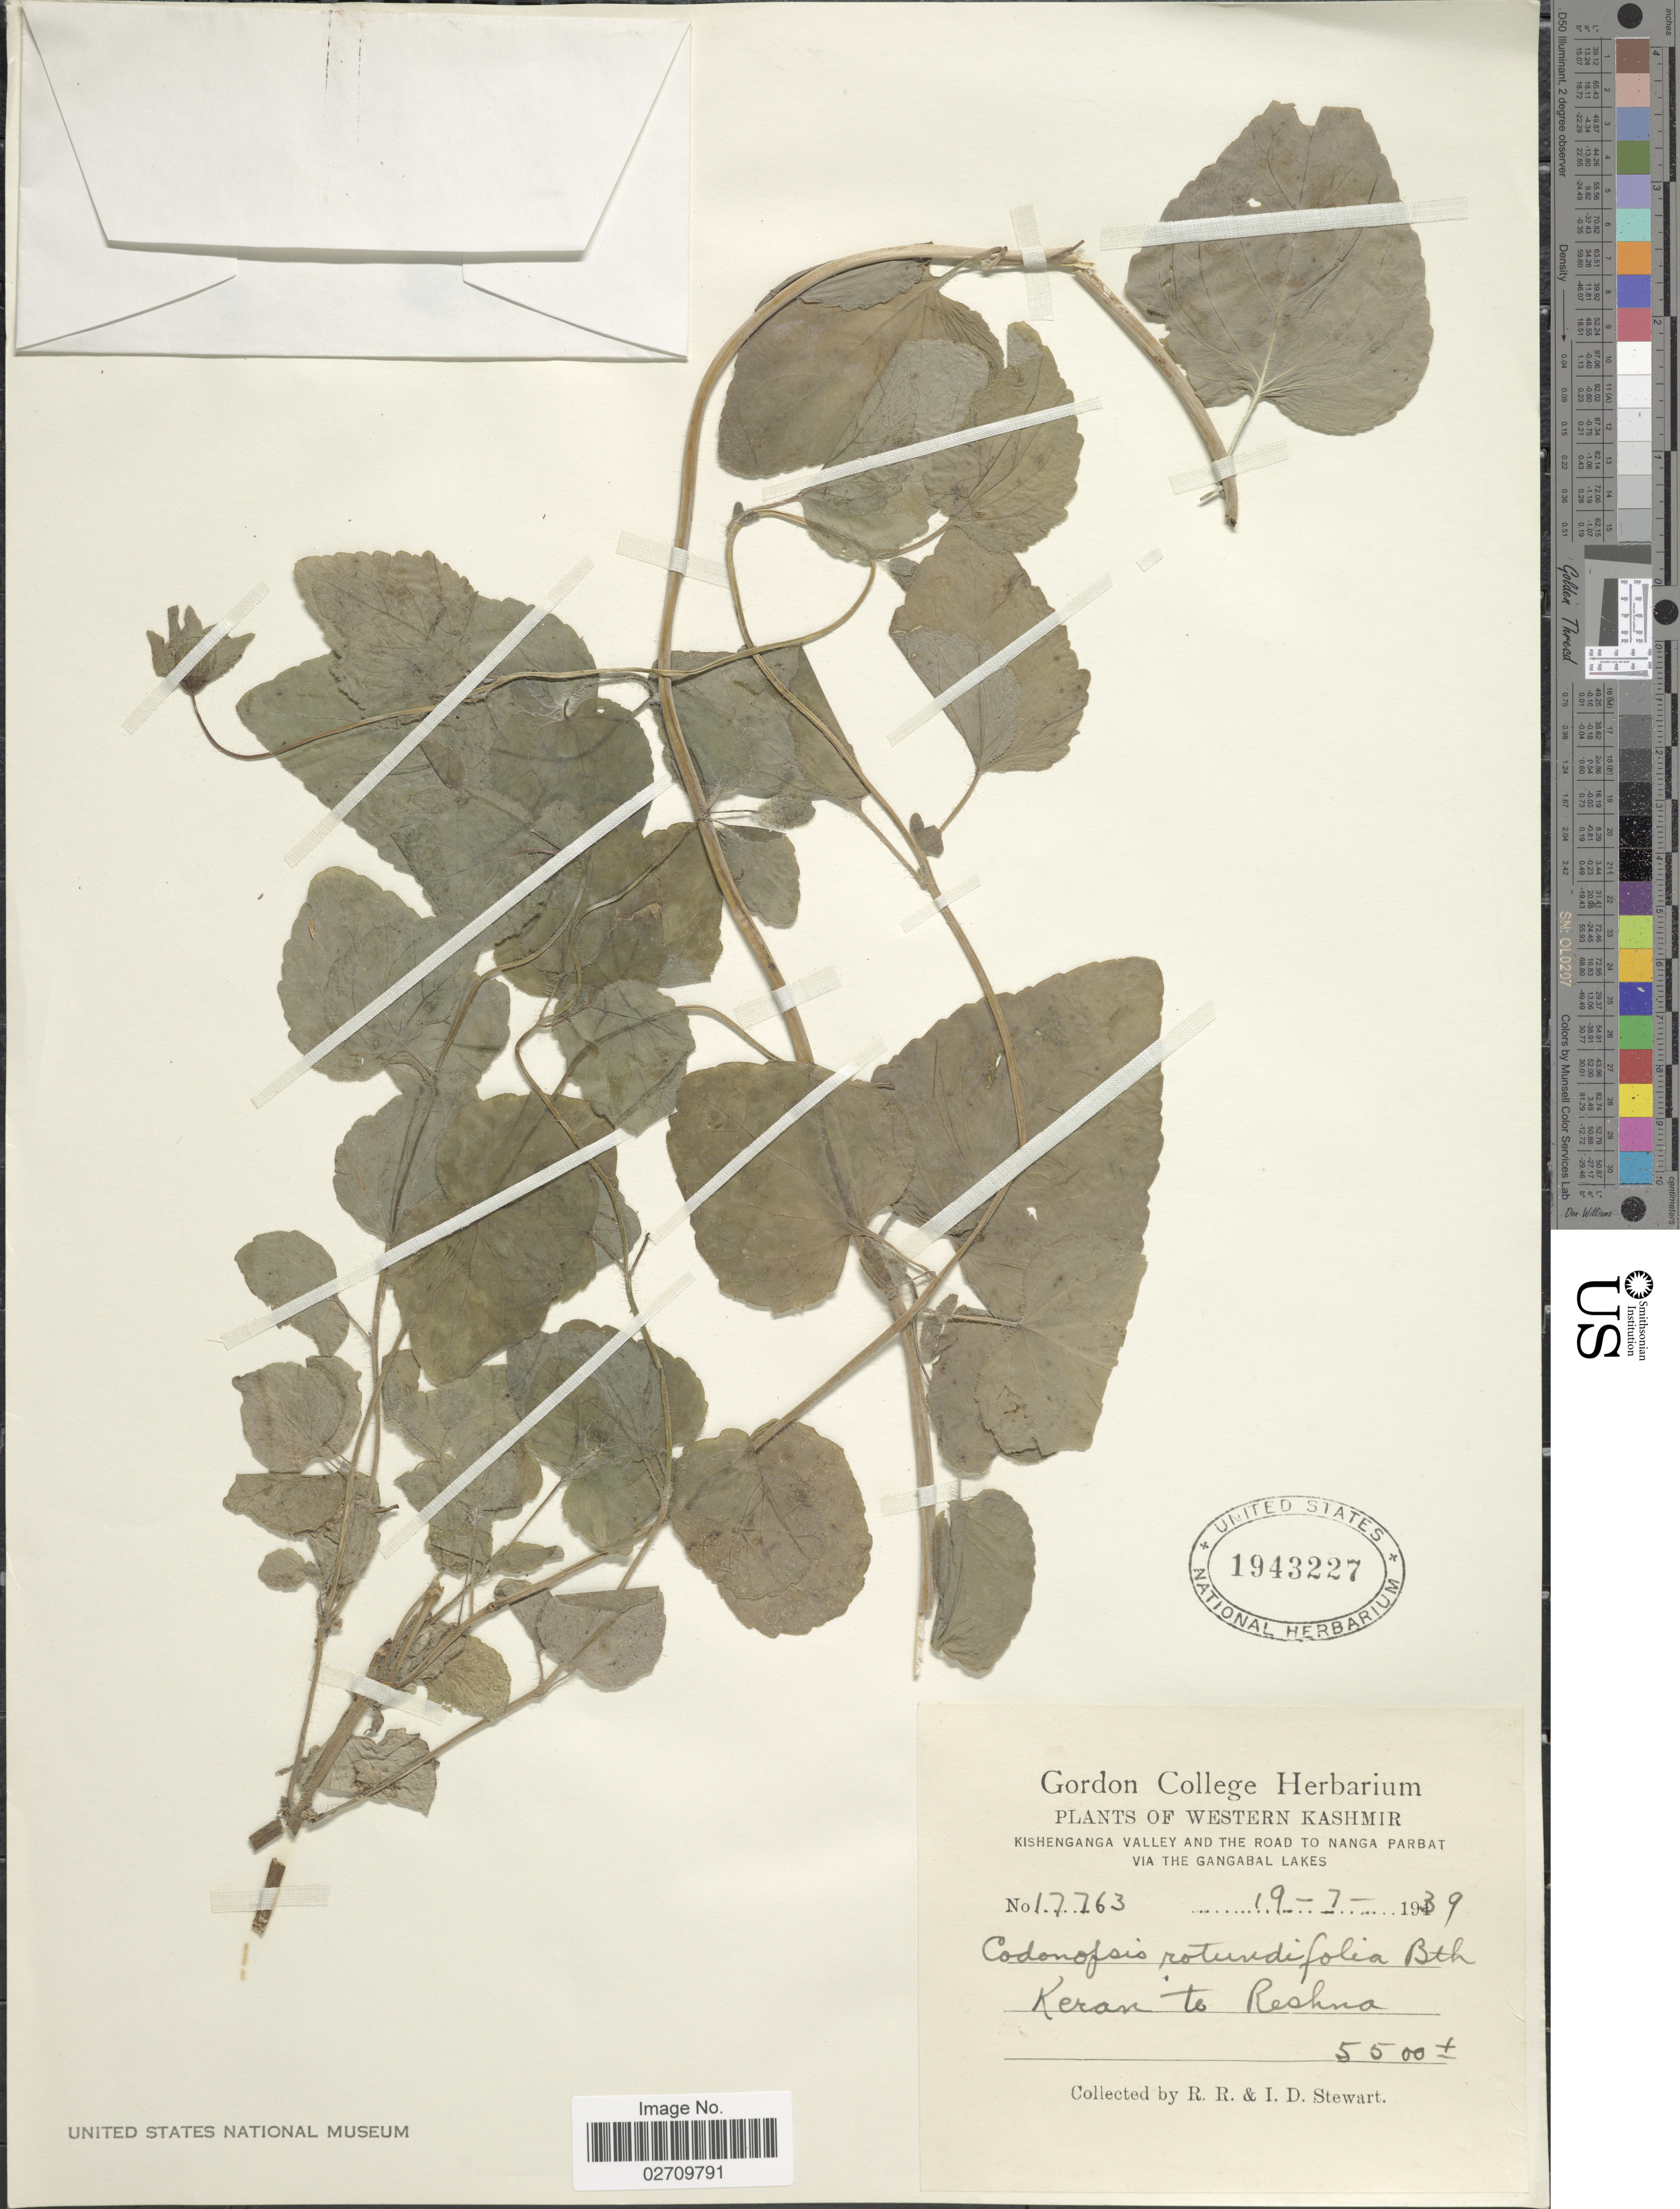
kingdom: Plantae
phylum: Tracheophyta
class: Magnoliopsida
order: Asterales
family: Campanulaceae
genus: Codonopsis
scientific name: Codonopsis rotundifolia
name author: Benth.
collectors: R. R. Stewart & I. Stewart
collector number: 17763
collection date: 1939-07-19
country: Pakistan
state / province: Azad Kashmir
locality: Western Kashmir, Kishenganga Valley and the road to Nanga Parbat via the Gangabal Lakes, Keran to Reshna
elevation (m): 1676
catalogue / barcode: US 1943227